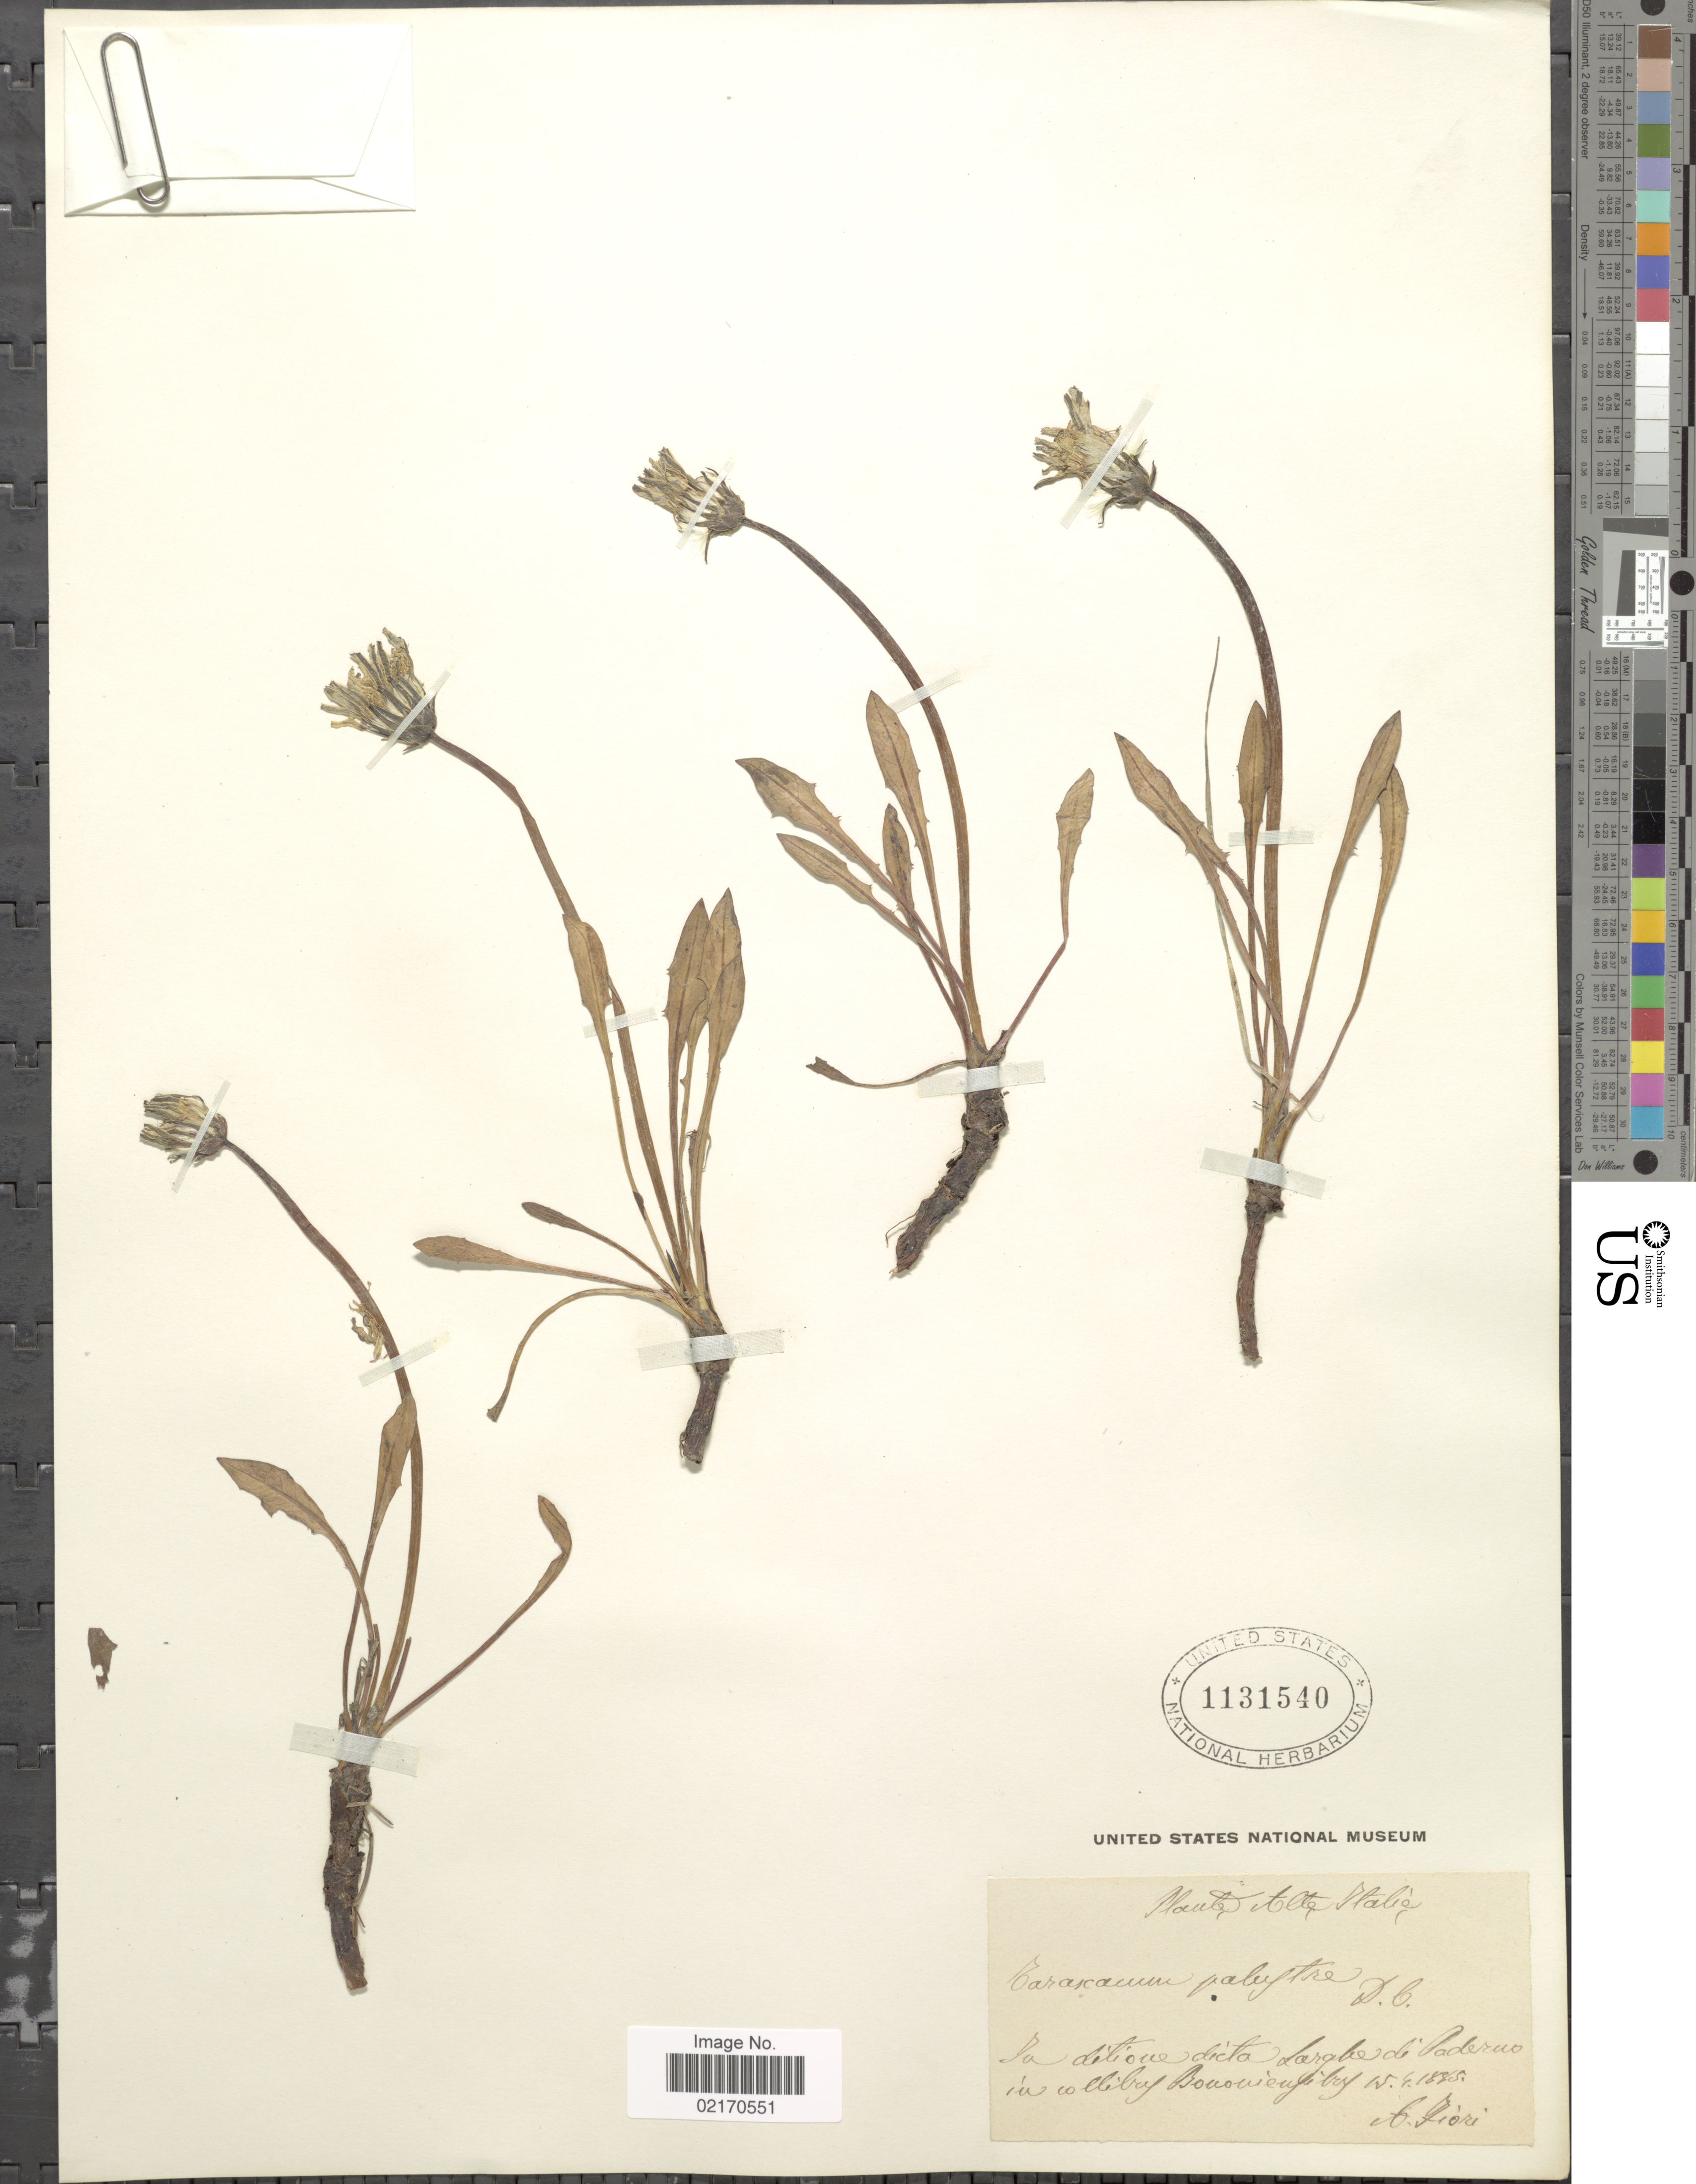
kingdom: Plantae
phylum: Tracheophyta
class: Magnoliopsida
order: Asterales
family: Asteraceae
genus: Taraxacum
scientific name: Taraxacum palustre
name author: (Lyons) Symons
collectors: A. Fiori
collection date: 1885-04-15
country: Italy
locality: Haute Alte Italie, in ditione dicta Largbe de Paderno in collibus Bonovieng bey. [interpreted]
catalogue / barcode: US 1131540